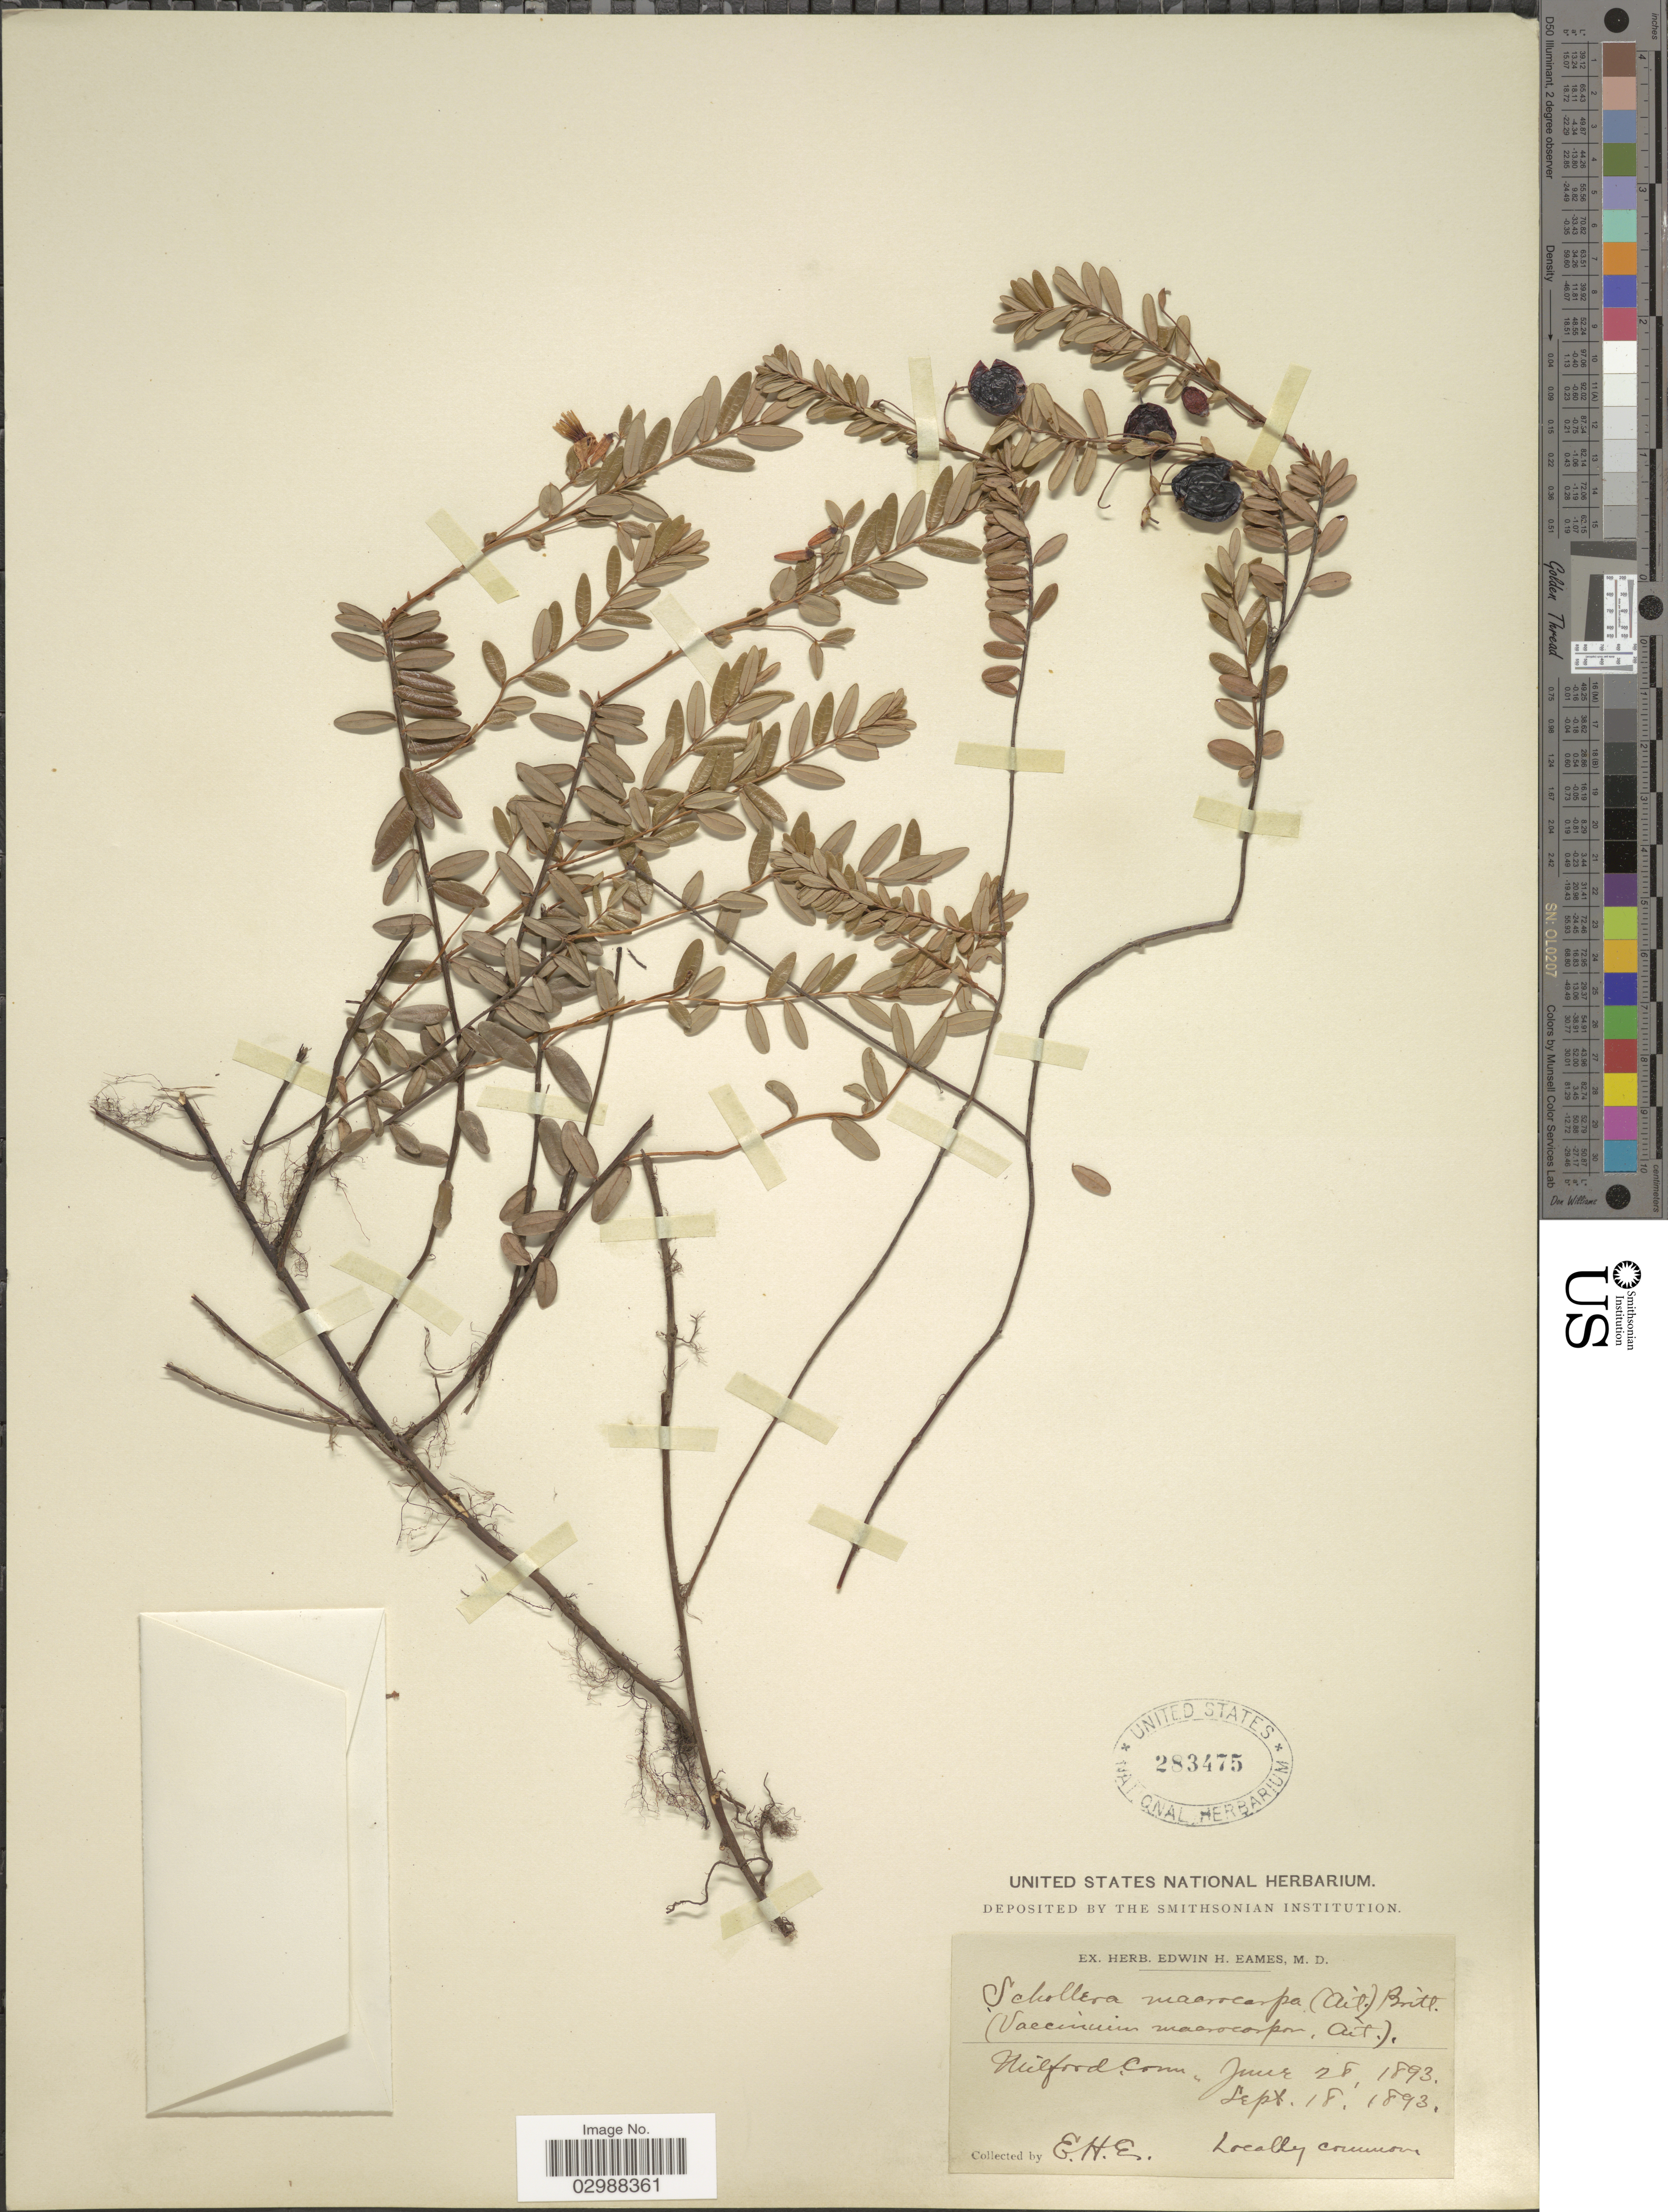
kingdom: Plantae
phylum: Tracheophyta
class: Magnoliopsida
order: Ericales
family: Ericaceae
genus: Vaccinium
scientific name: Vaccinium macrocarpon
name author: Aiton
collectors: E. H. Eames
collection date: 1893-06-28/1893-09-18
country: United States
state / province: Connecticut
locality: Stratford.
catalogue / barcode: US 283475